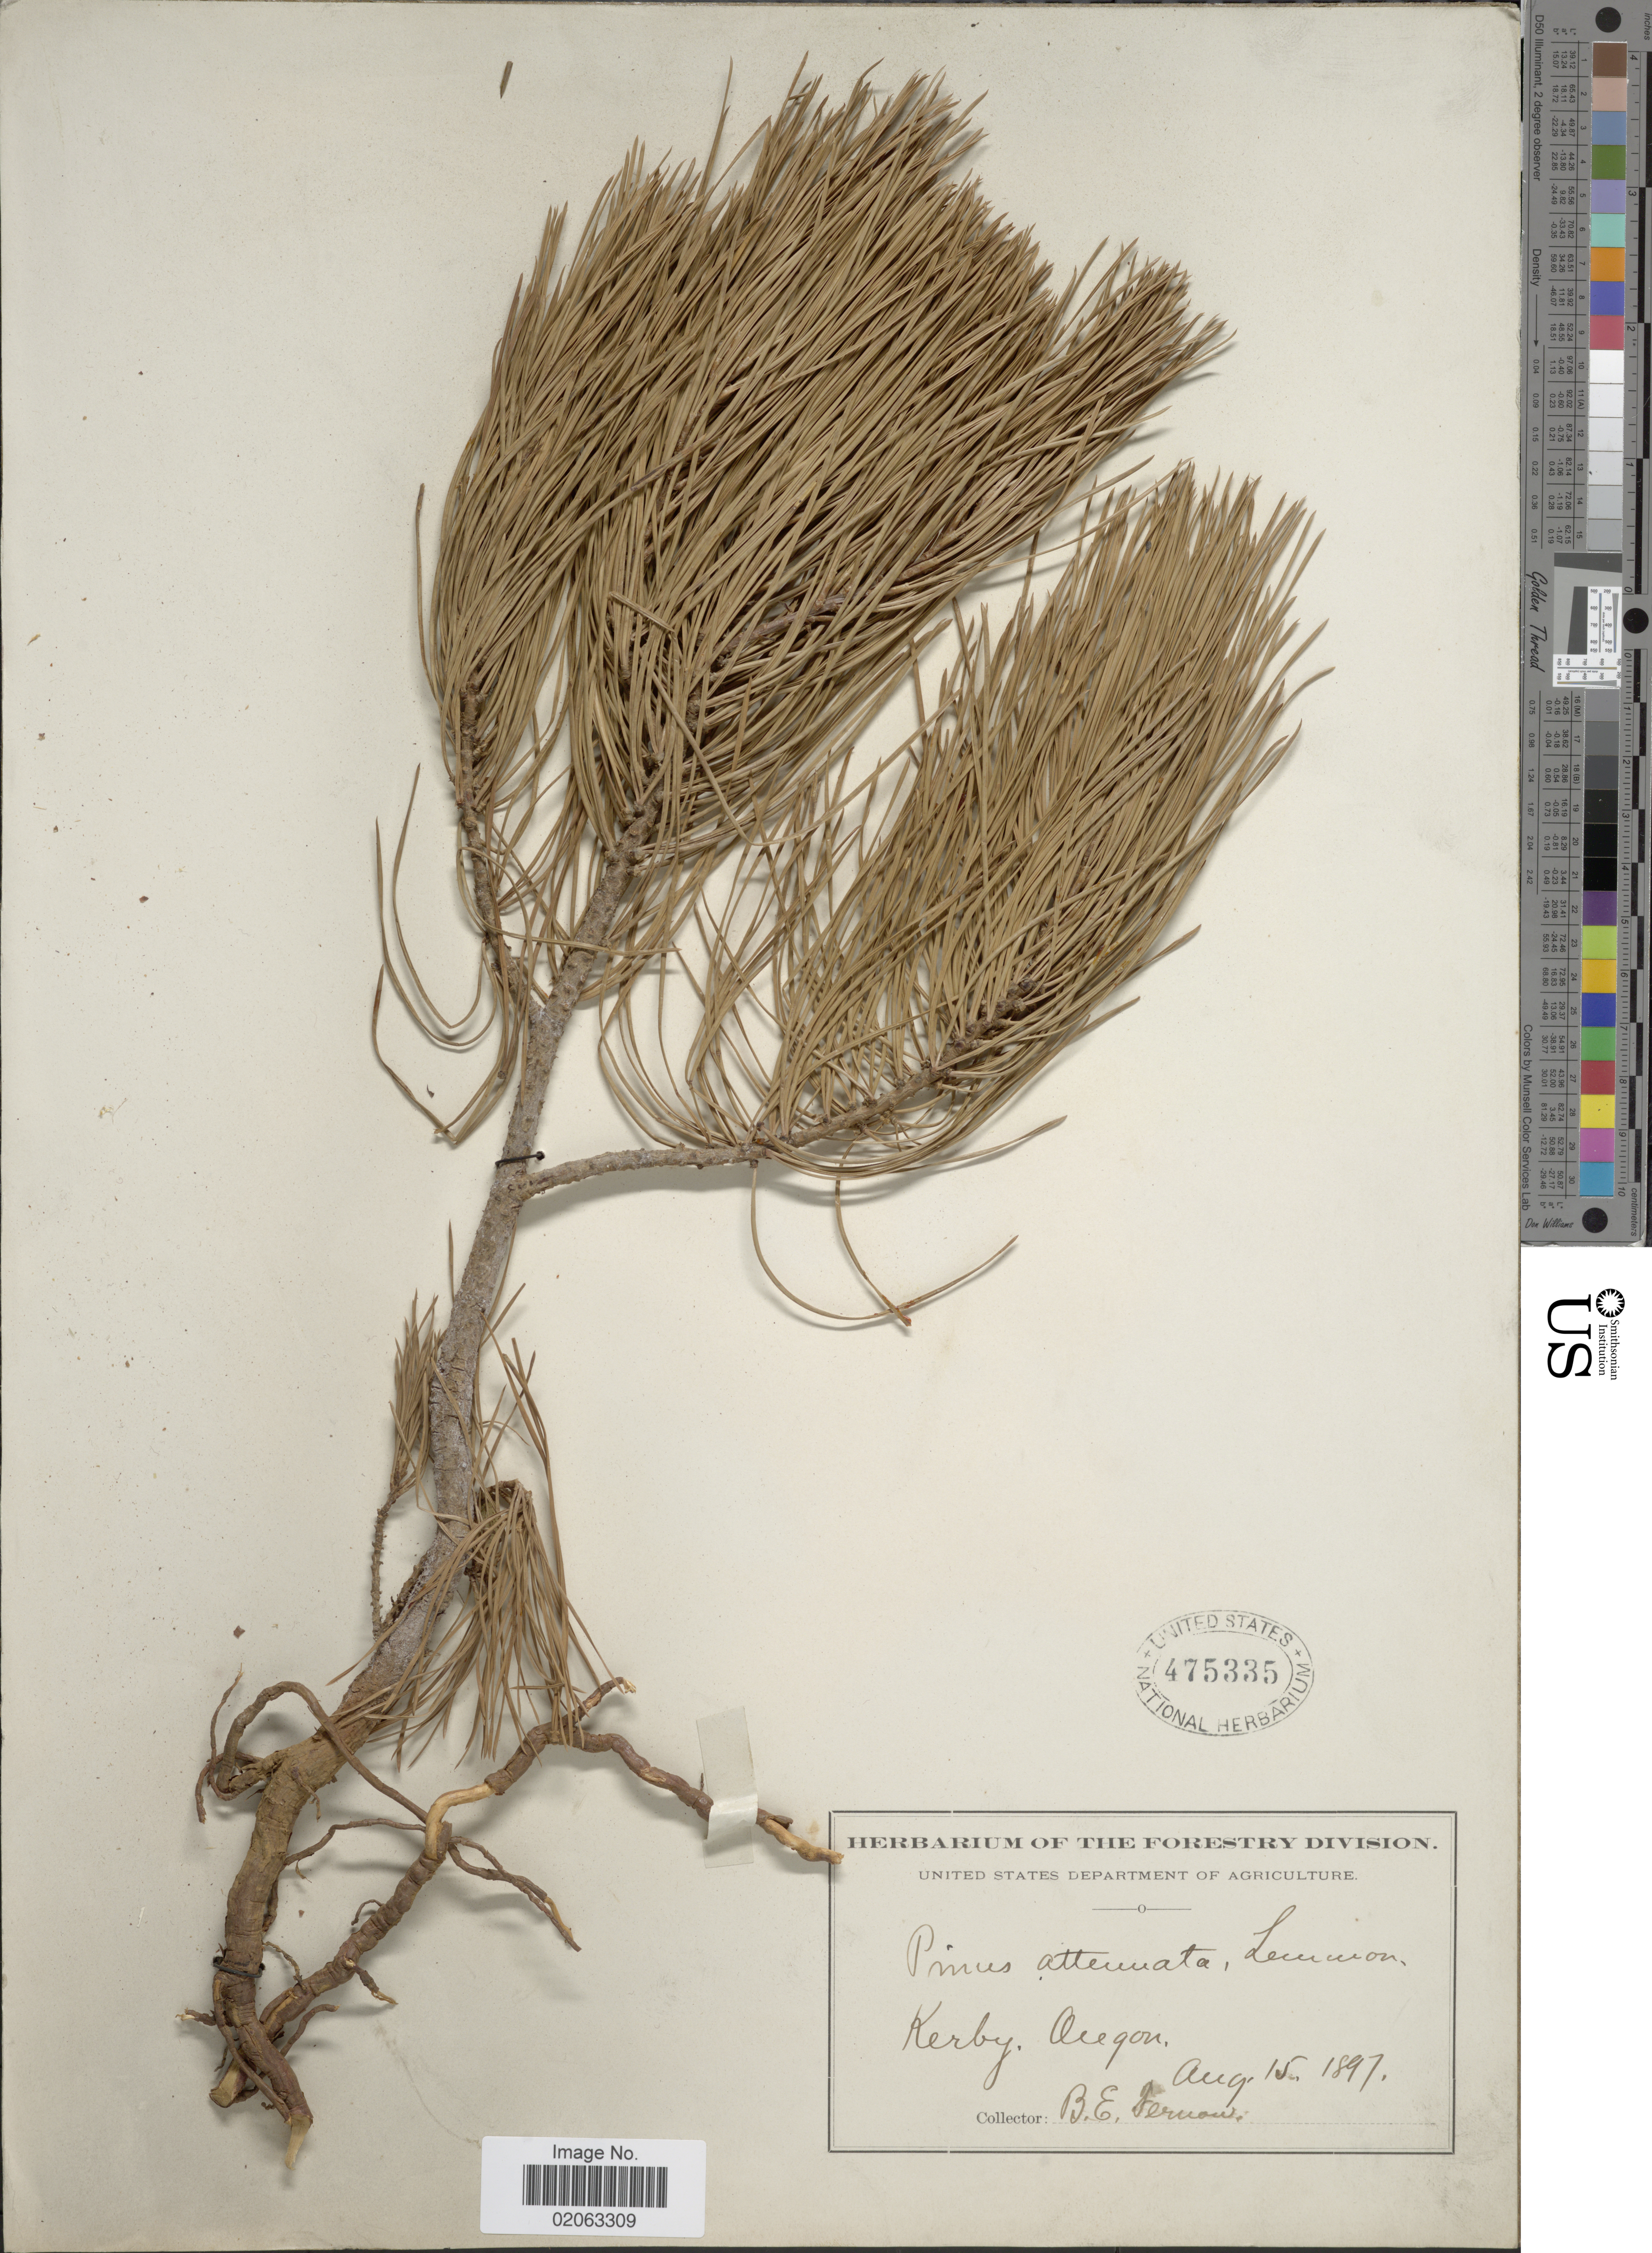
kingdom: Plantae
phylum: Tracheophyta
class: Pinopsida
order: Pinales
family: Pinaceae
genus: Pinus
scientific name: Pinus attenuata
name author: Lemmon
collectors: B. Fernow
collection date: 1897-08-15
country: United States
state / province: Oregon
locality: Kerby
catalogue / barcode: US 475335